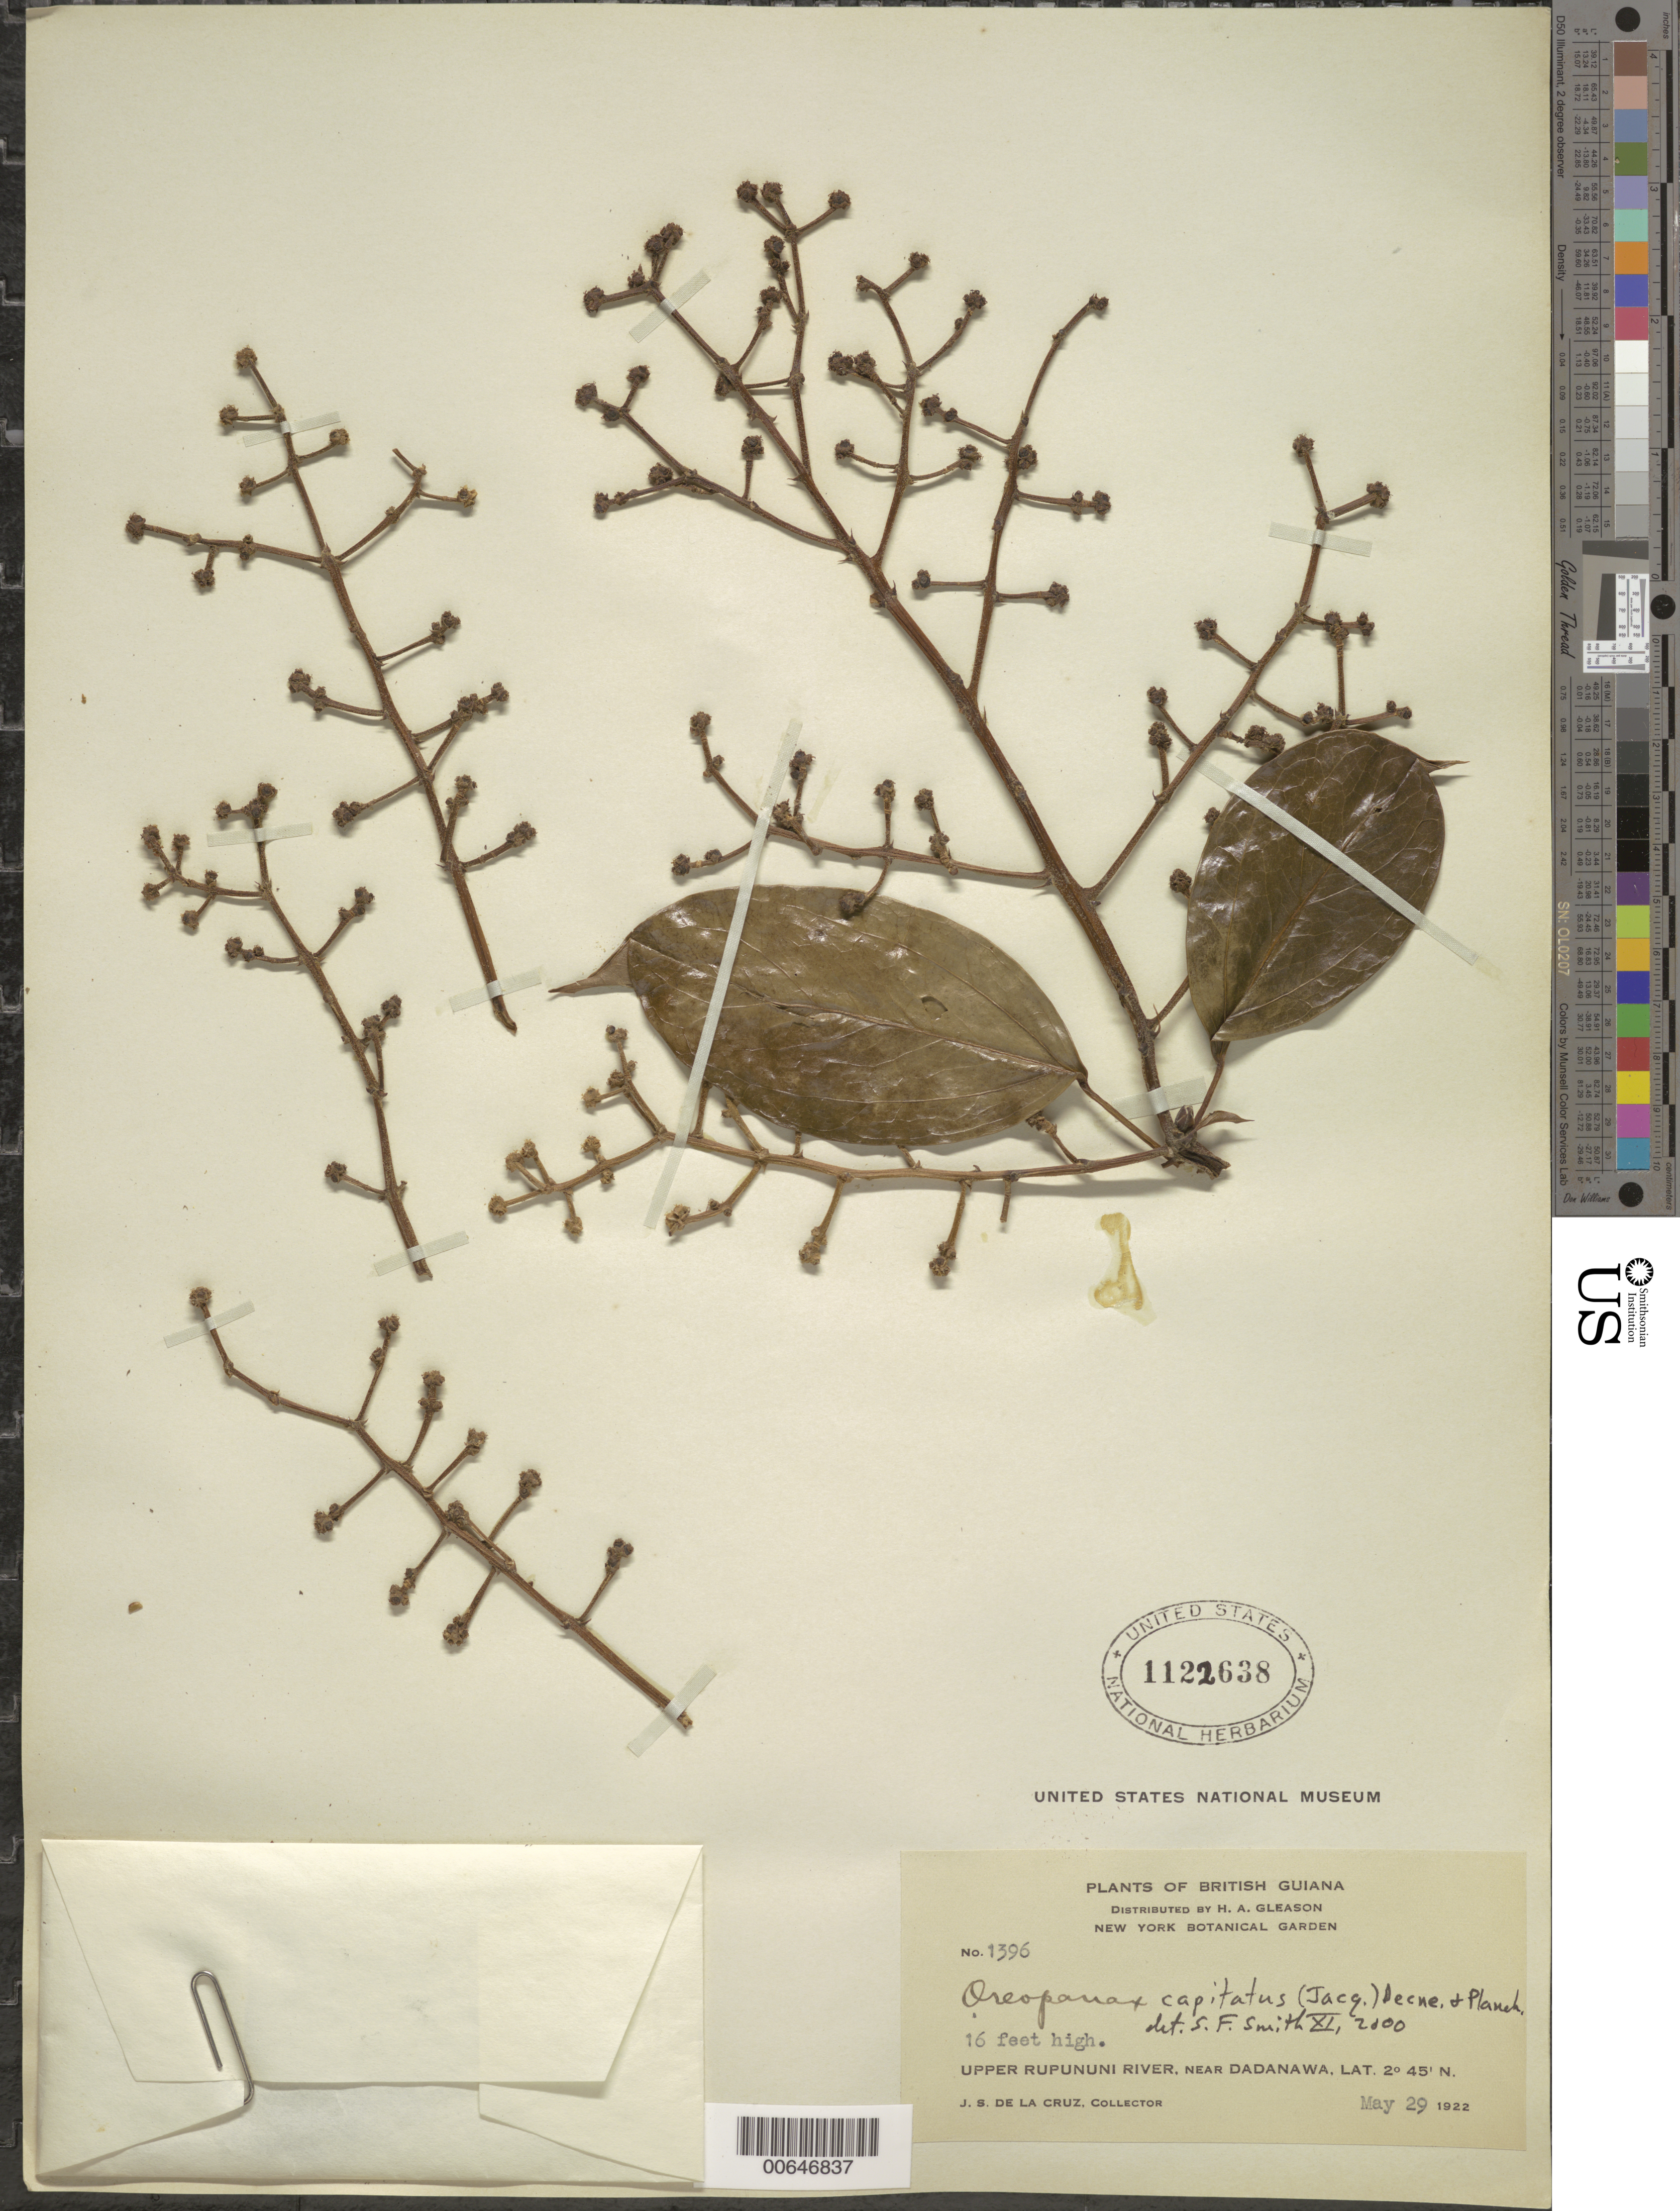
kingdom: Plantae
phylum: Tracheophyta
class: Magnoliopsida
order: Apiales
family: Araliaceae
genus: Oreopanax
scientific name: Oreopanax capitatus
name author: (Jacq.) Decne. & Planch.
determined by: Smith, Stephen F., (US), NMNH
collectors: J. S. de la Cruz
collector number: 1396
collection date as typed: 29-May-22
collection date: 1922-05-29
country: Guyana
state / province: U. Takutu-U. Essequibo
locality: Dadanawa, vic., upper Rupununi R.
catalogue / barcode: US 1122638